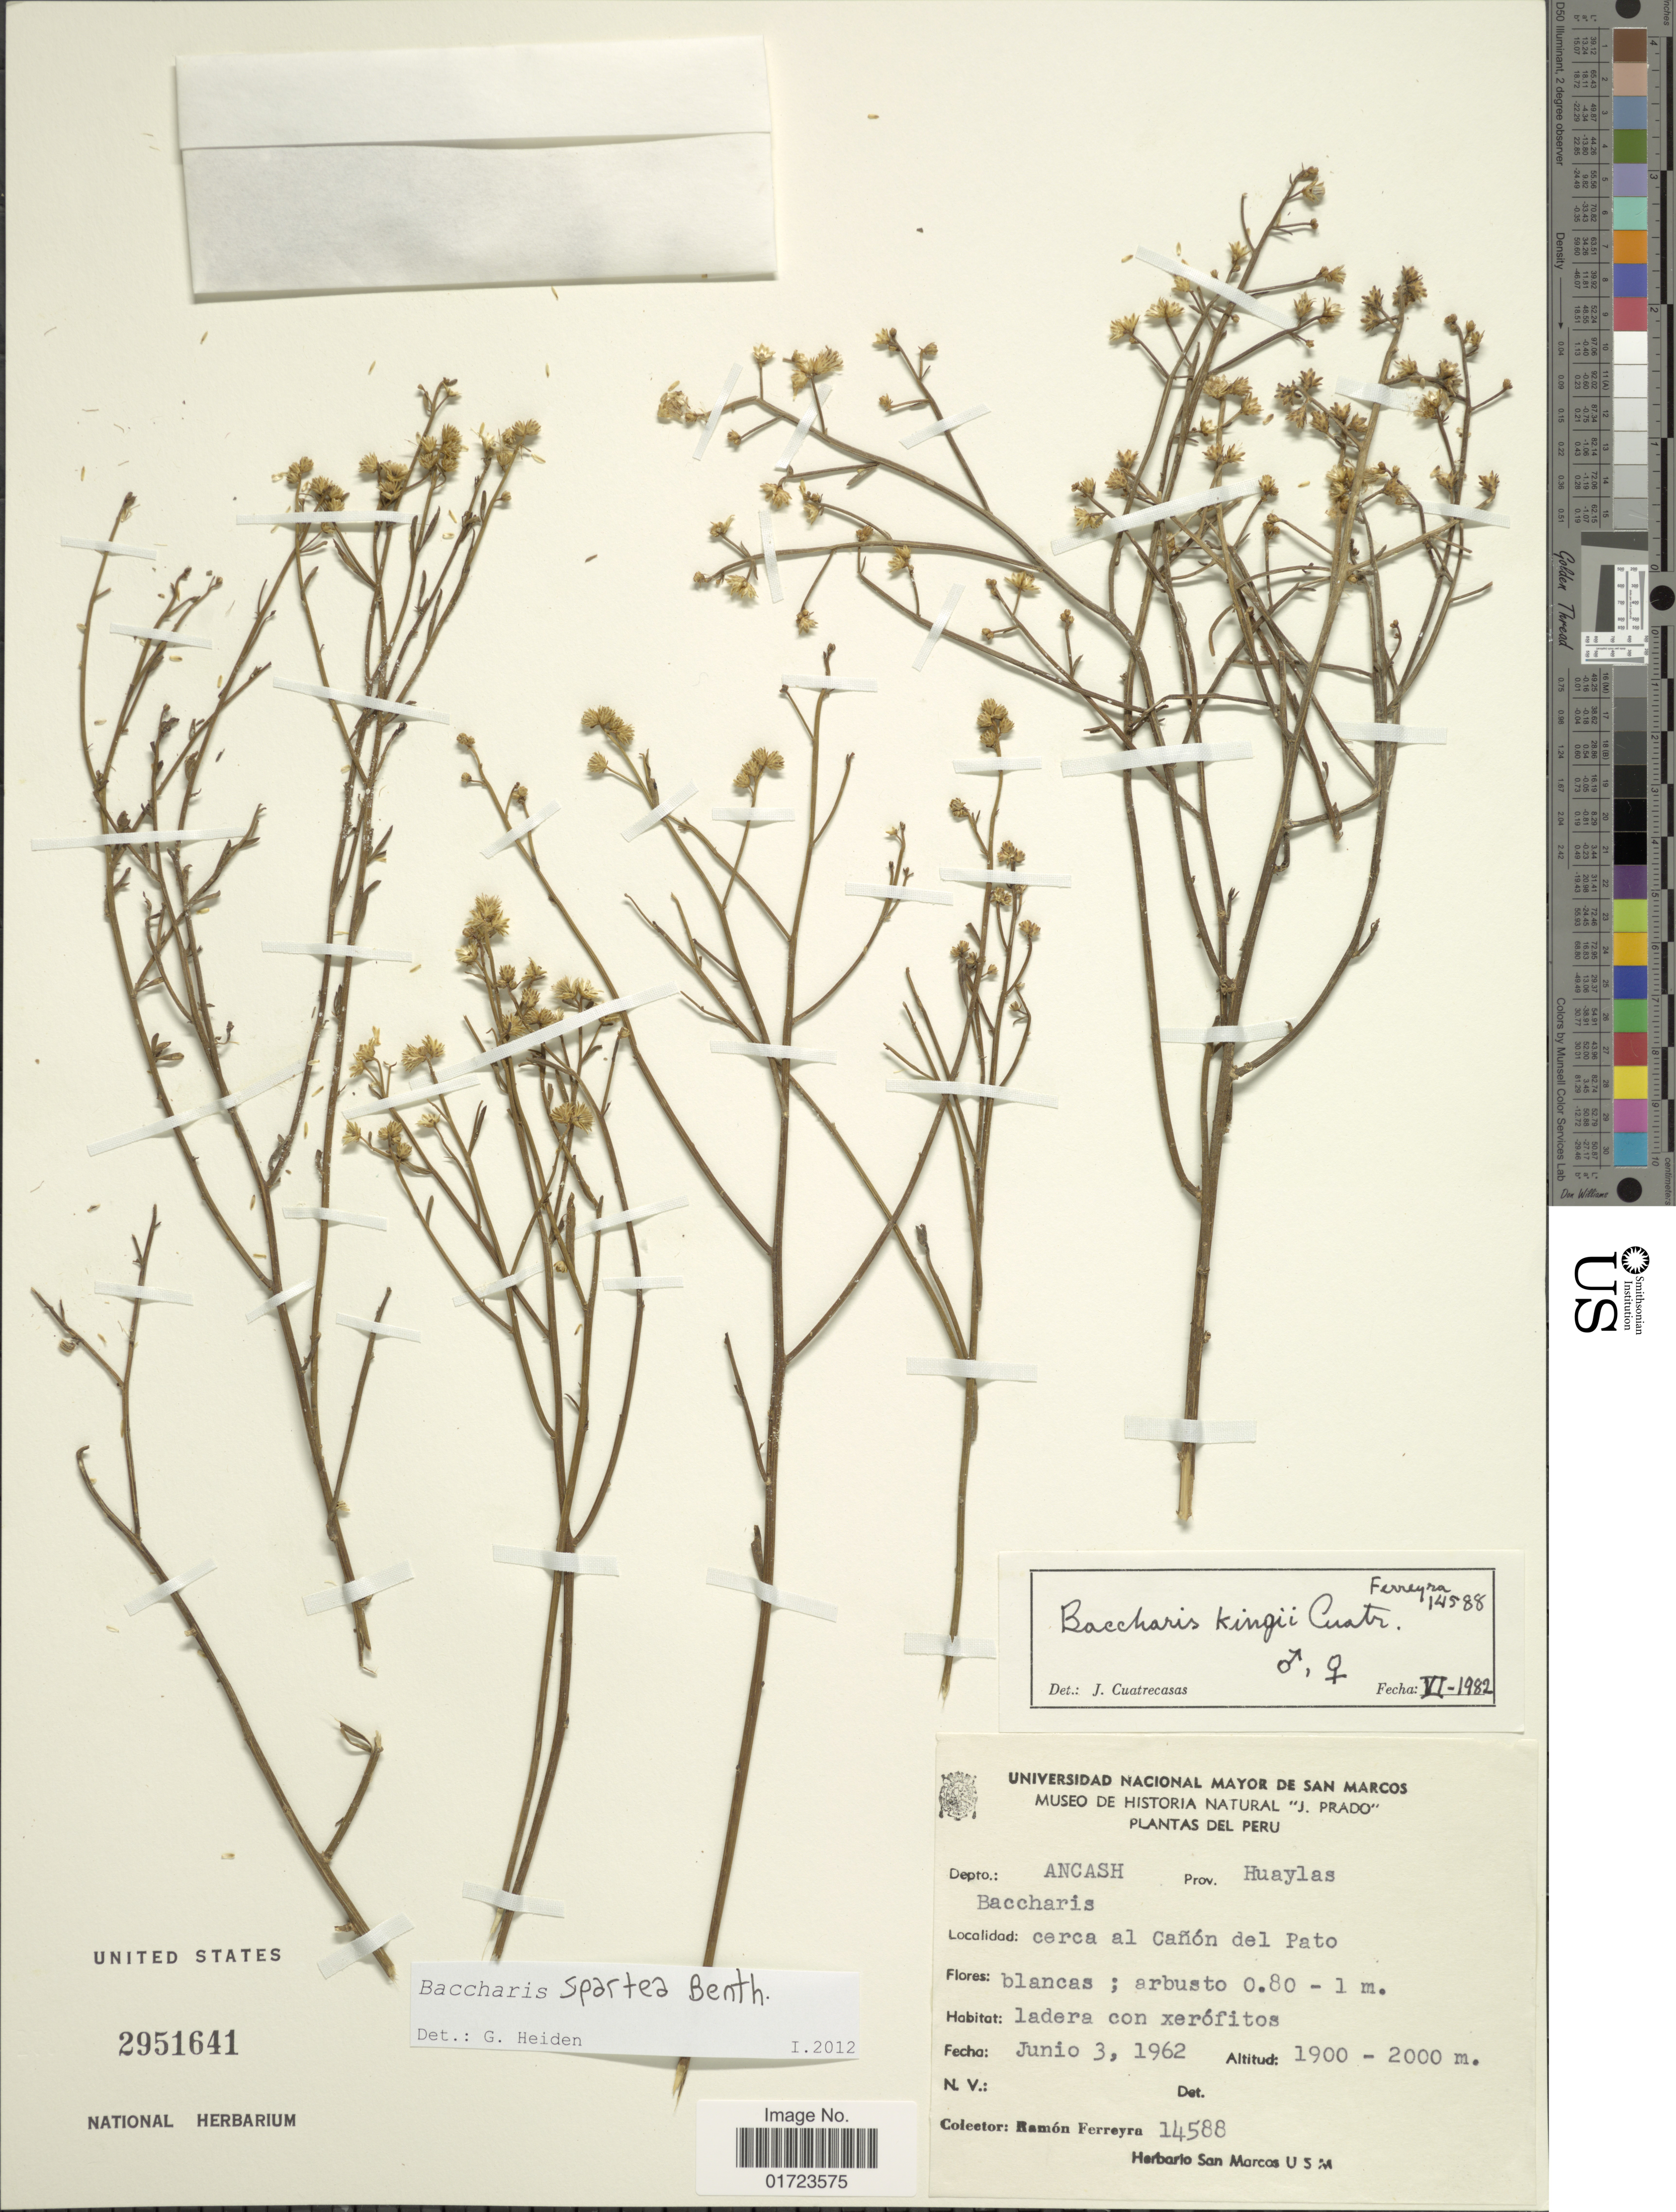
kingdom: Plantae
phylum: Tracheophyta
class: Magnoliopsida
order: Asterales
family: Asteraceae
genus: Baccharis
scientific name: Baccharis spartea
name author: Benth.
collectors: R. A. Ferreyra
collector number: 14588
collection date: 1962-06-03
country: Peru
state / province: Ancash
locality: Depto.: Ancash, Prov. Huaylas. Cerca al Canon del Pato.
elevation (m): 1900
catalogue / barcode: US 2951641